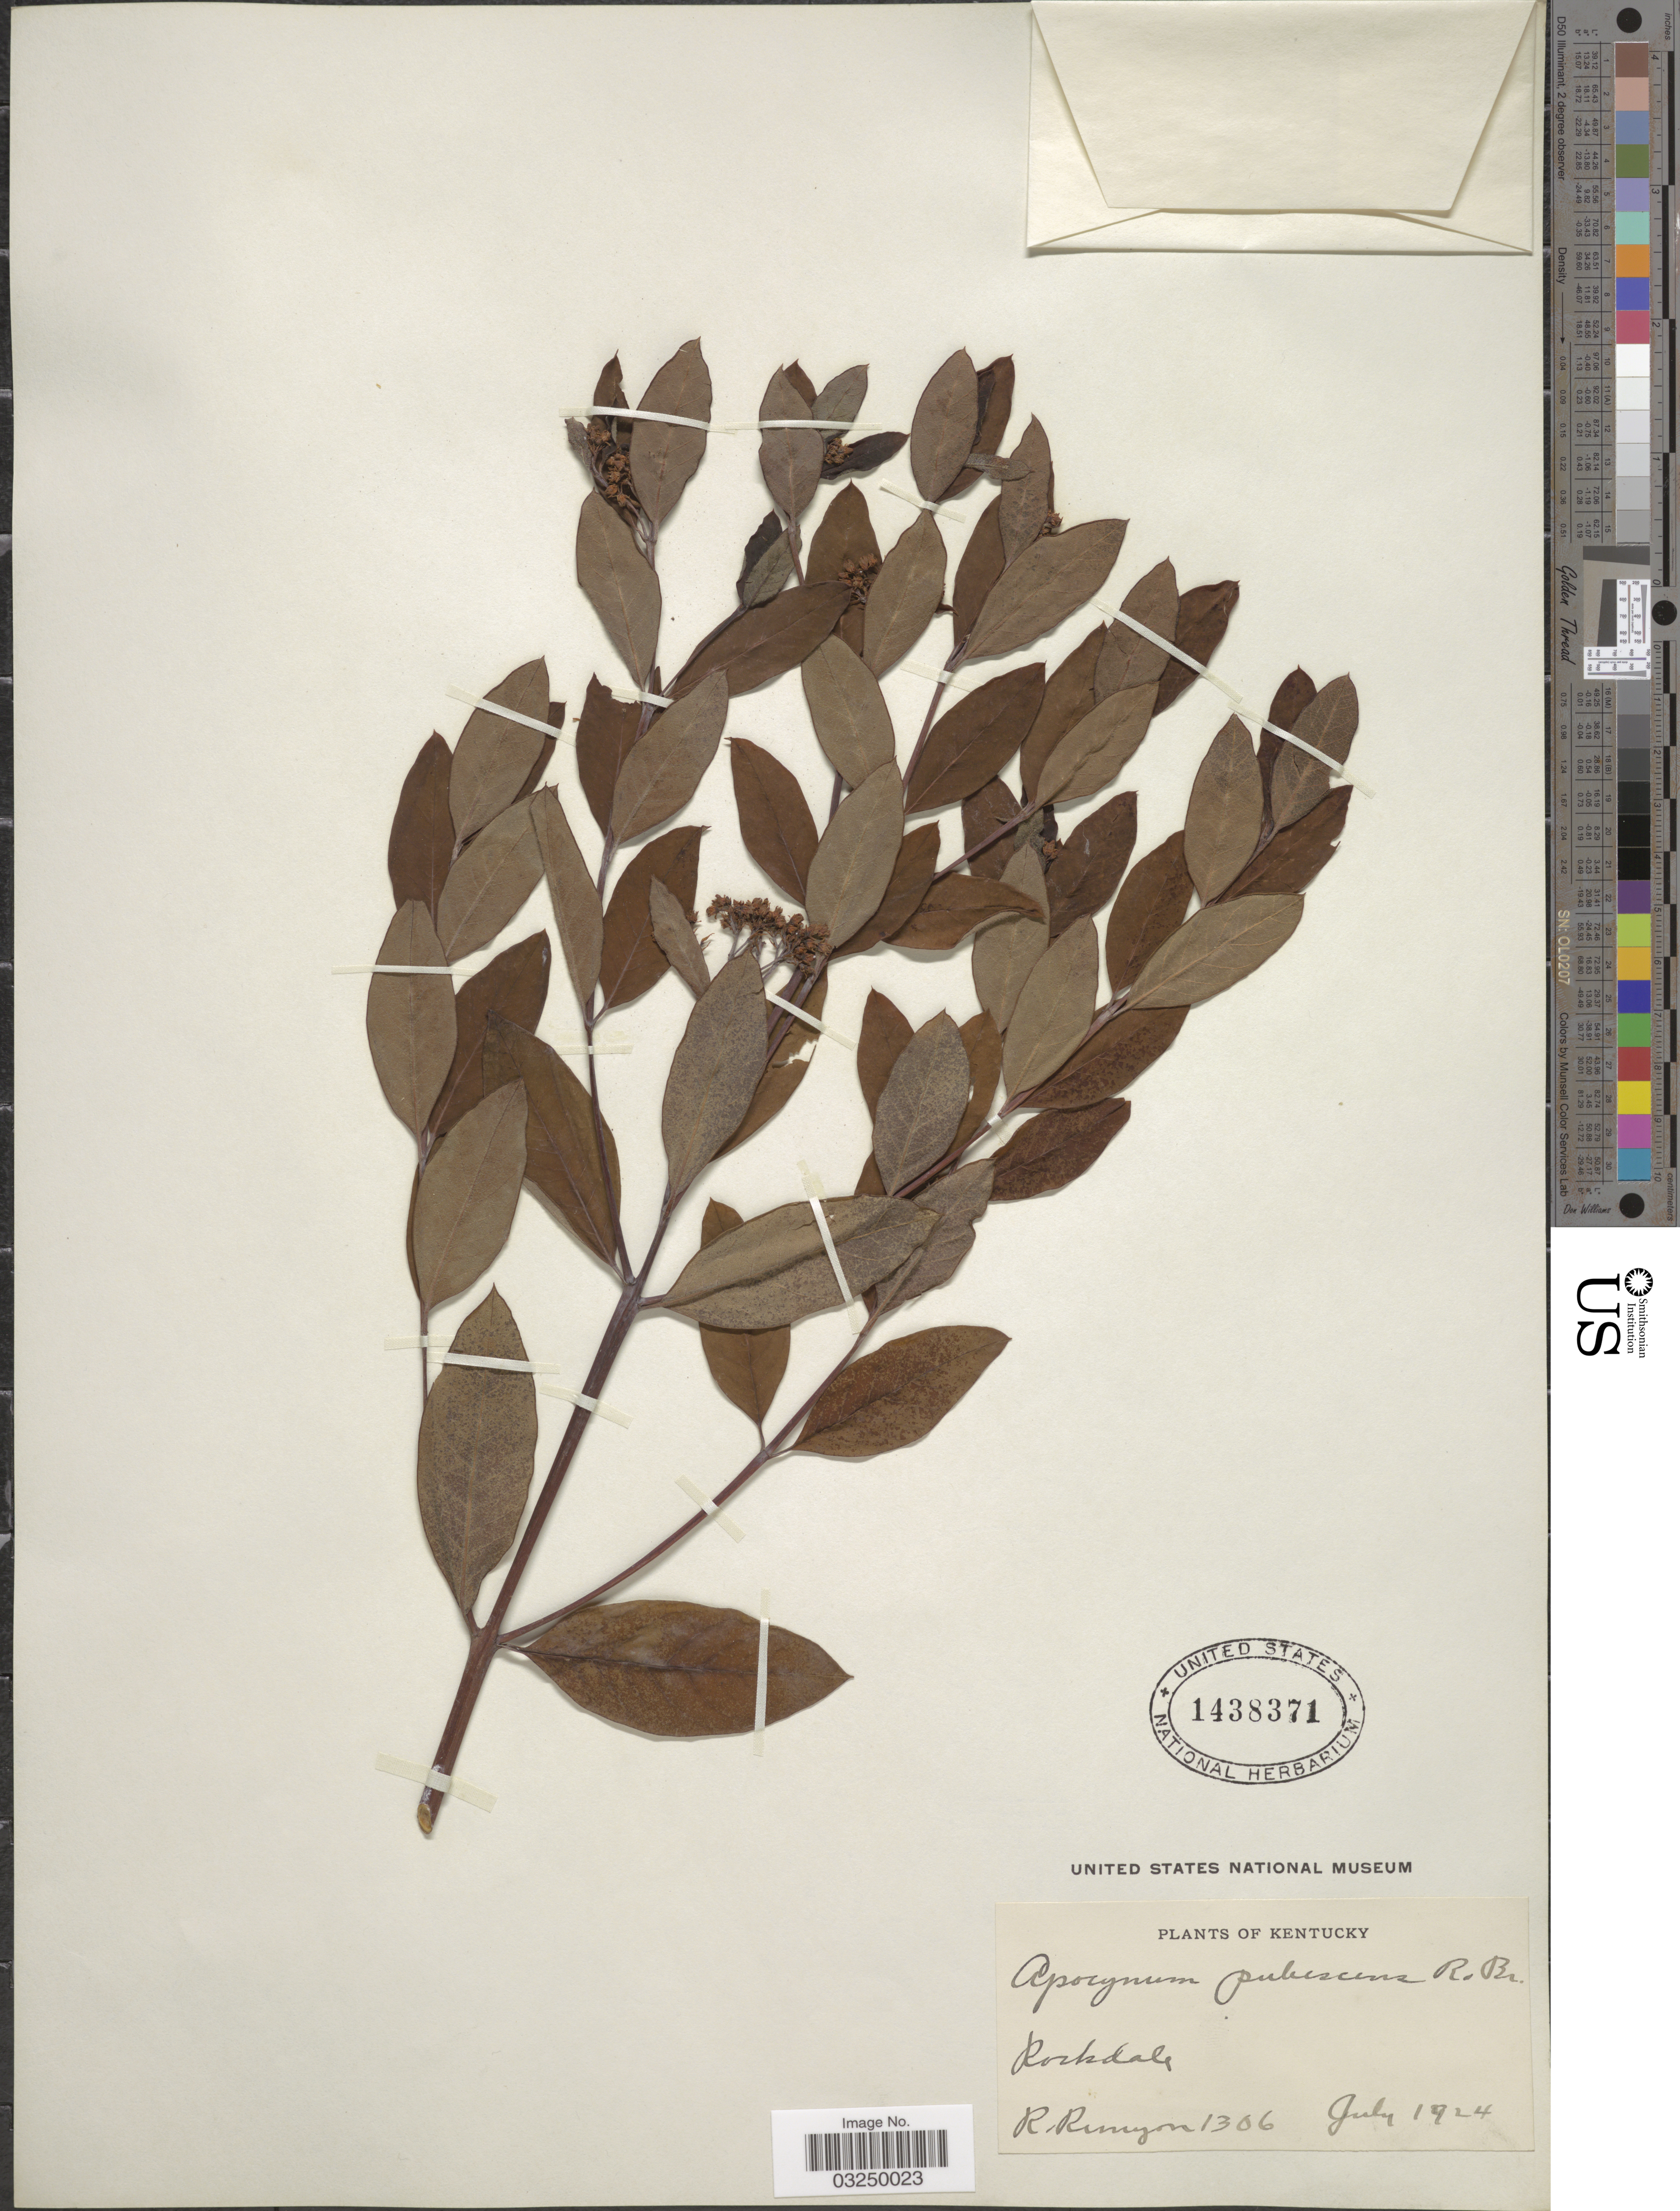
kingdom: Plantae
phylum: Tracheophyta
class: Magnoliopsida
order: Gentianales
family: Apocynaceae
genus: Apocynum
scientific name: Apocynum pubescens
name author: Mitch. ex R. Br.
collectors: R. Runyon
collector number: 1306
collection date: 1924-07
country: United States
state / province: Kentucky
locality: Rockdale.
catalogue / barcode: US 1438371